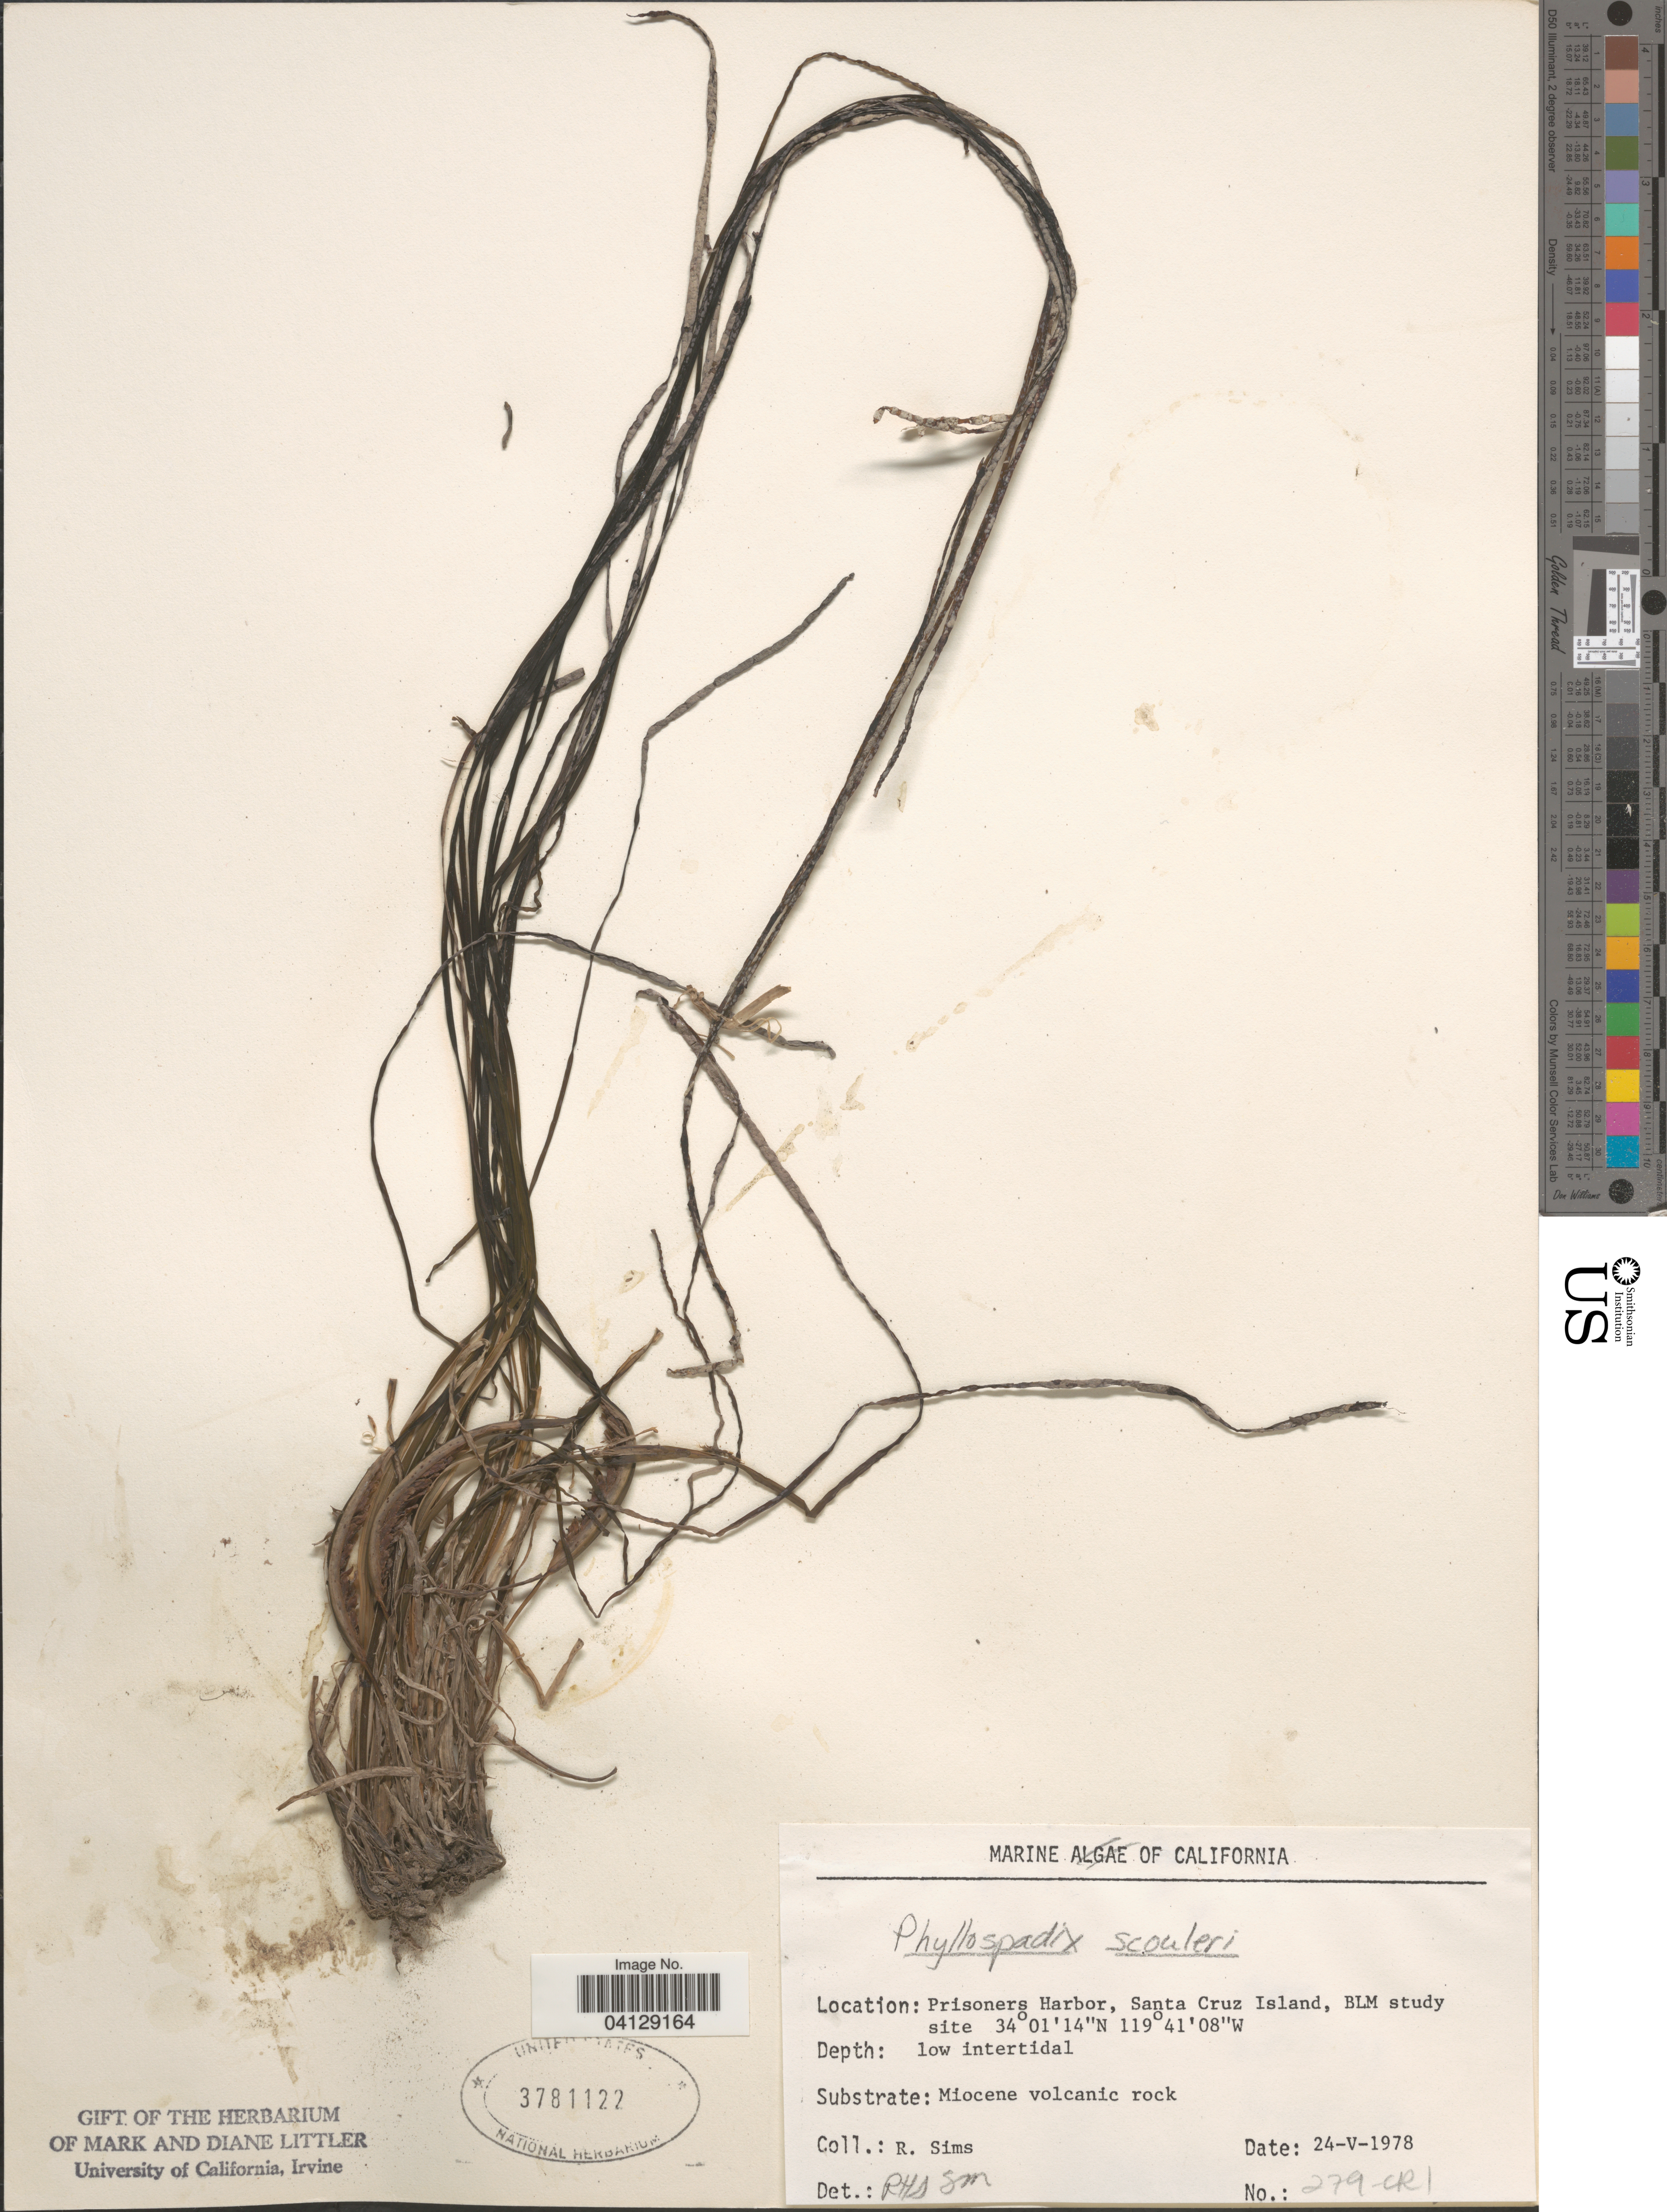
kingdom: Plantae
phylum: Tracheophyta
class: Liliopsida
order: Alismatales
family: Zosteraceae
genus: Phyllospadix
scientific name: Phyllospadix scouleri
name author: Hook.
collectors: R. Sims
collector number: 279-CRI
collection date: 1978-05-24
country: United States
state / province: California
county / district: Santa Barbara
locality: Prisoners Harbor, Santa Cruz Island, BLM study site.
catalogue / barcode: US 3781122